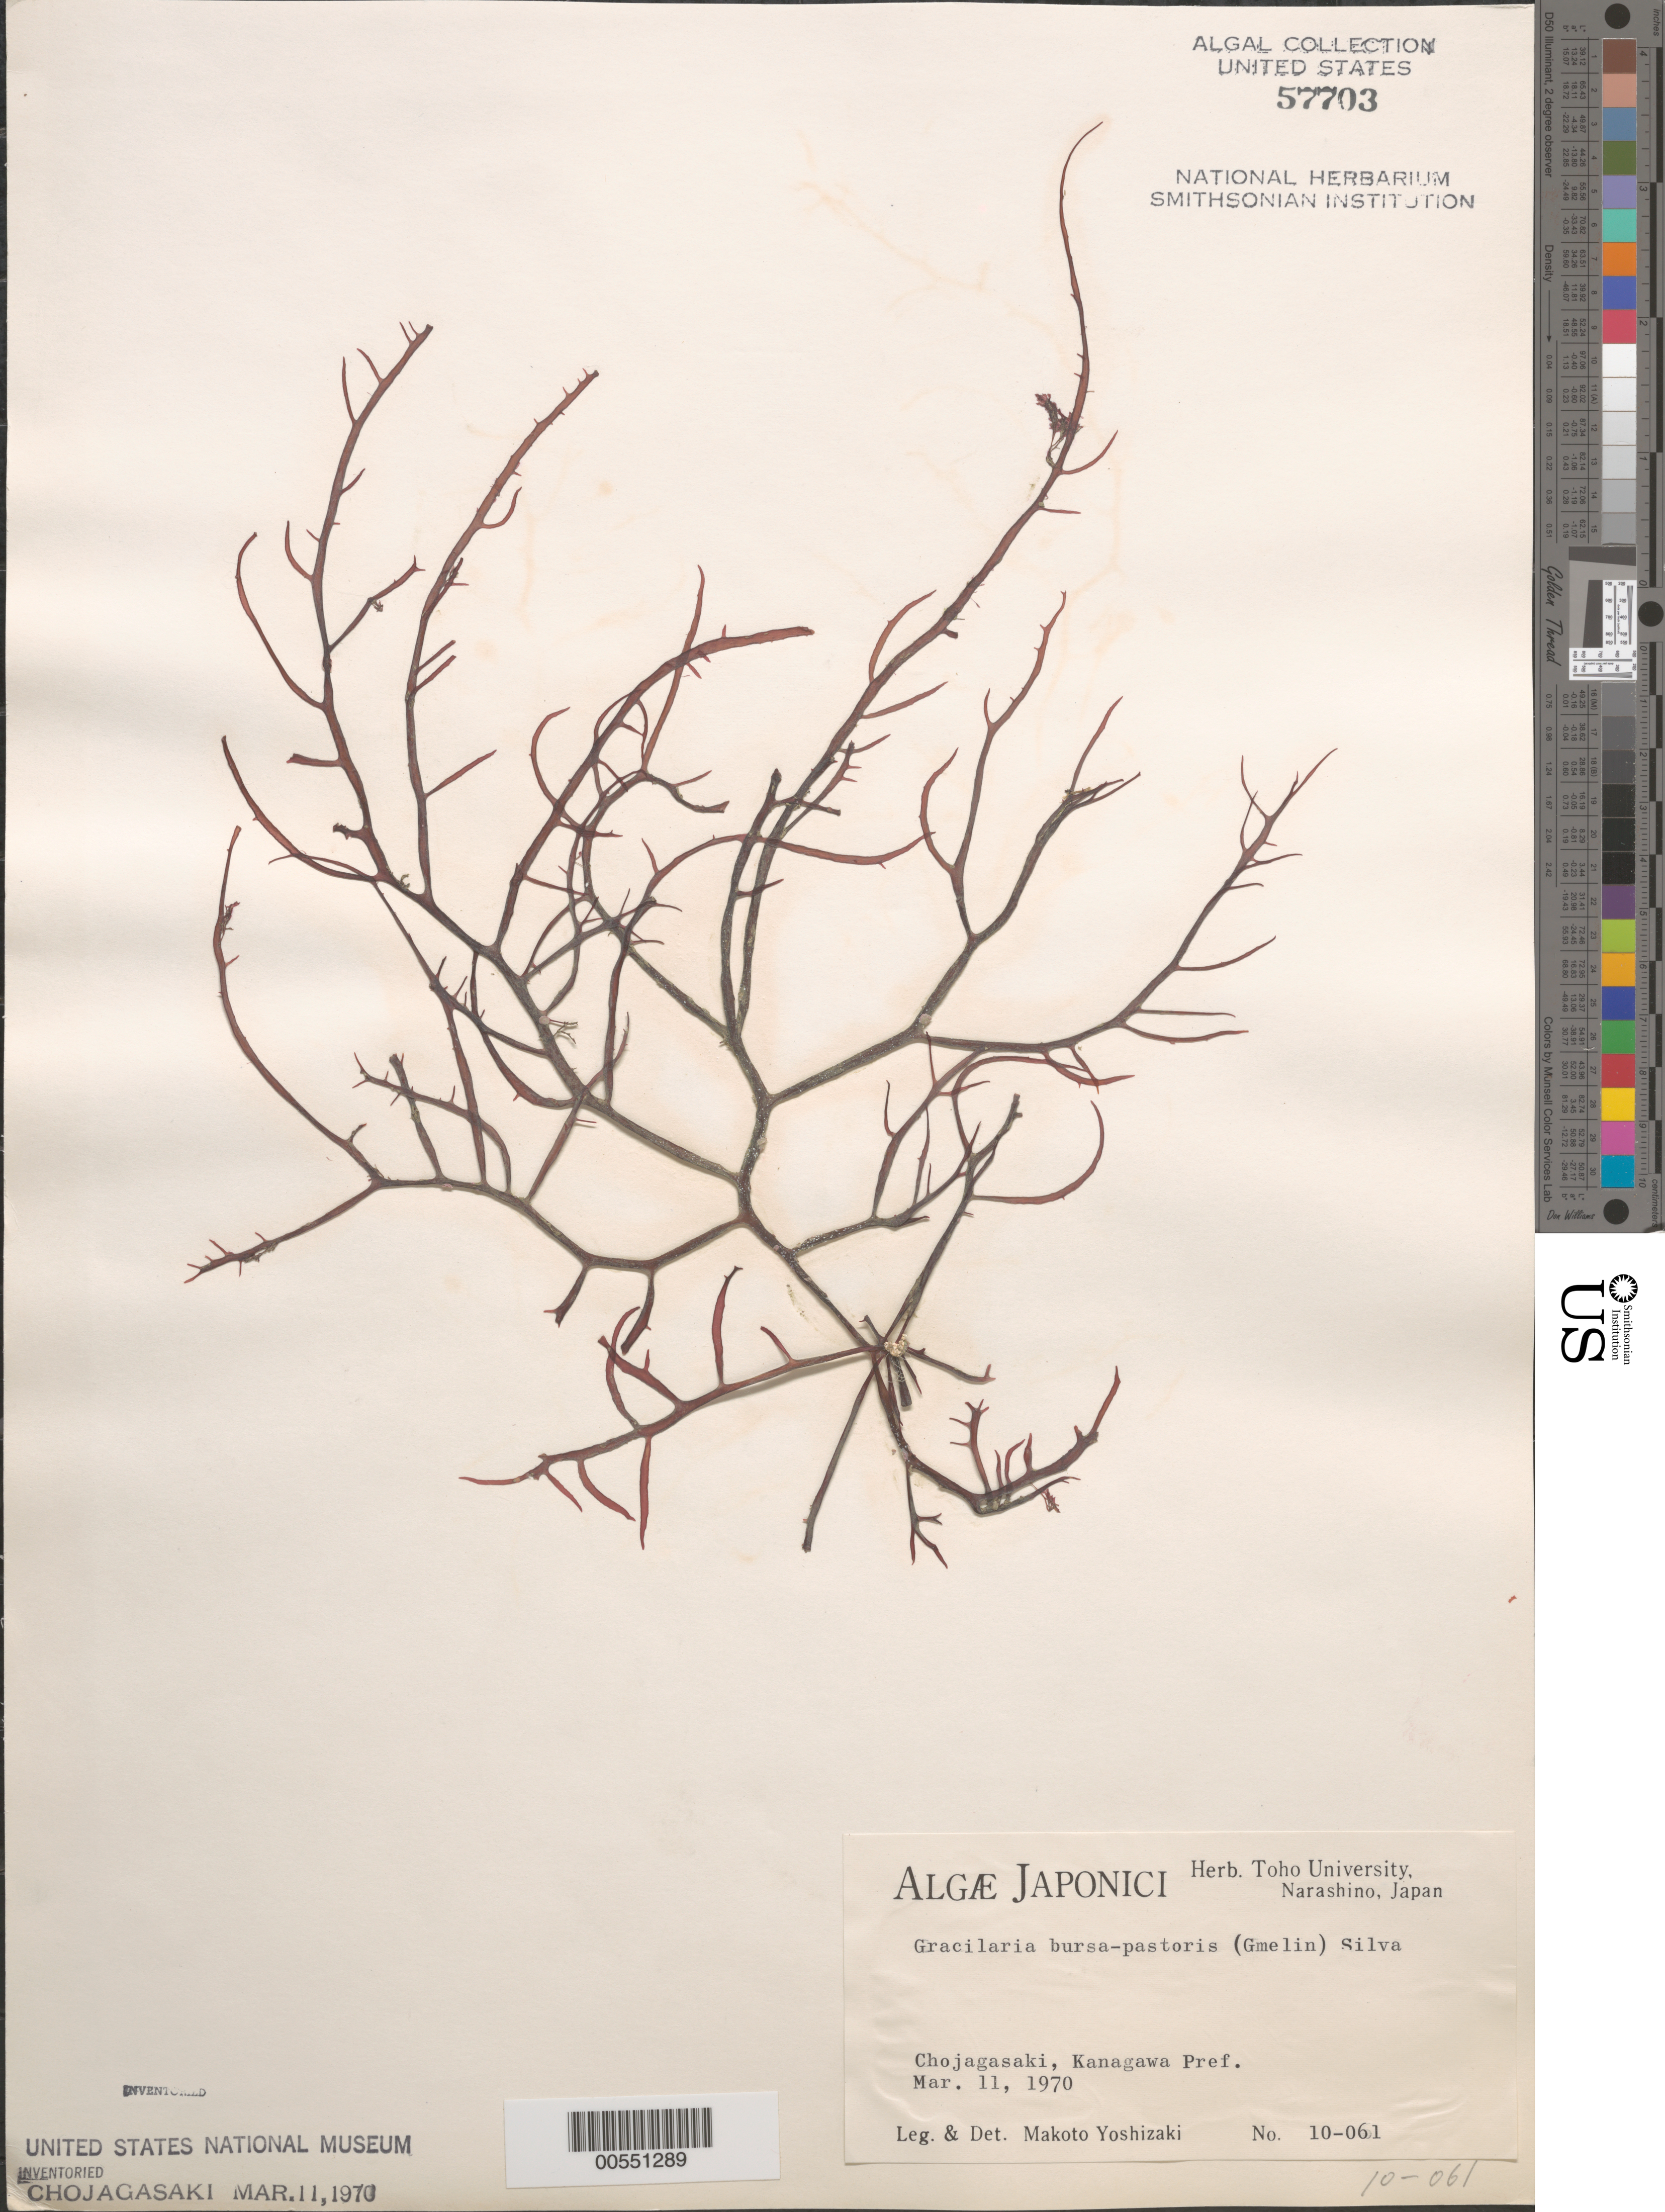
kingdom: Plantae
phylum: Rhodophyta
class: Florideophyceae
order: Gracilariales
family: Gracilariaceae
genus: Gracilaria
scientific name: Gracilaria bursa-pastoris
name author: (S.G. Gmel.) P.C. Silva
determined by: Yoshizaki, M.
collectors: M. Yoshizaki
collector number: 10-061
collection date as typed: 11 Mar 1970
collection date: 1970-03-11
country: Japan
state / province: Kanagawa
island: Honshu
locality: Chojagasaki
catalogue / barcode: US 57703